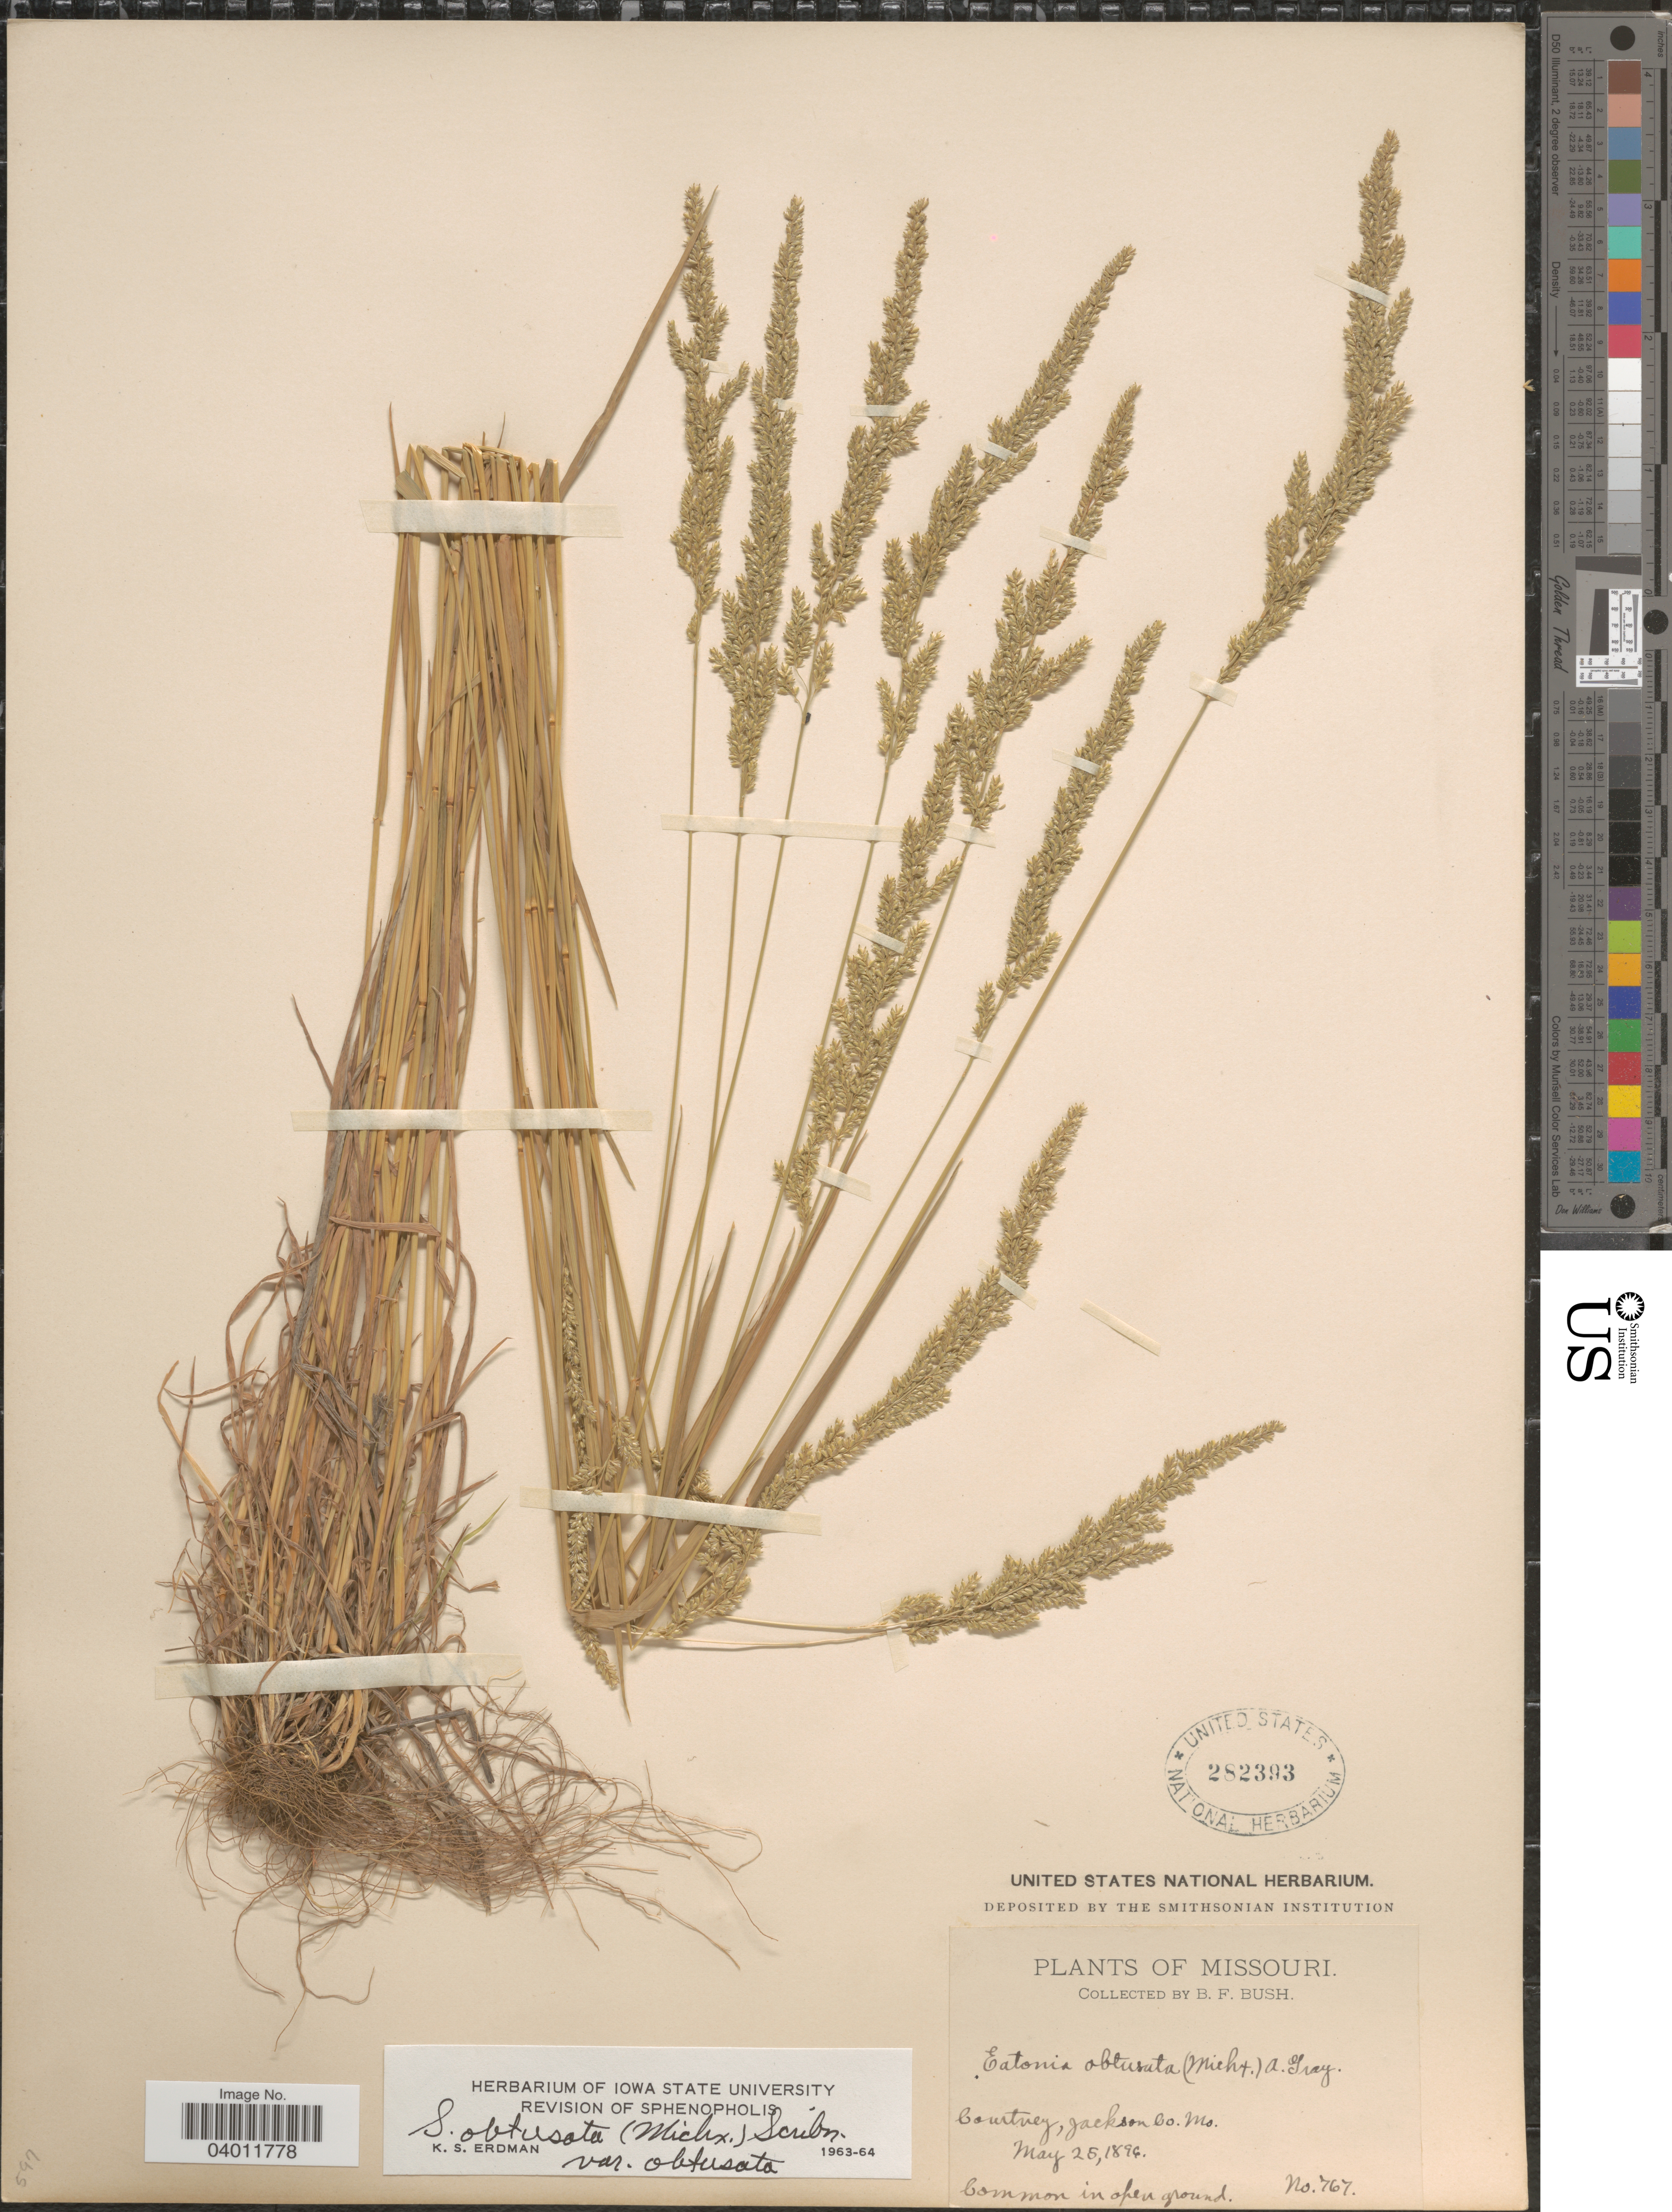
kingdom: Plantae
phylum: Tracheophyta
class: Liliopsida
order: Poales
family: Poaceae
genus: Sphenopholis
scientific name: Sphenopholis obtusata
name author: (Michx.) Scribn.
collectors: B. F. Bush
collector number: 767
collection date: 1896-05-25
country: United States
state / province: Missouri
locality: Courtney, Jackson Co. Common in open ground.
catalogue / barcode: US 282393